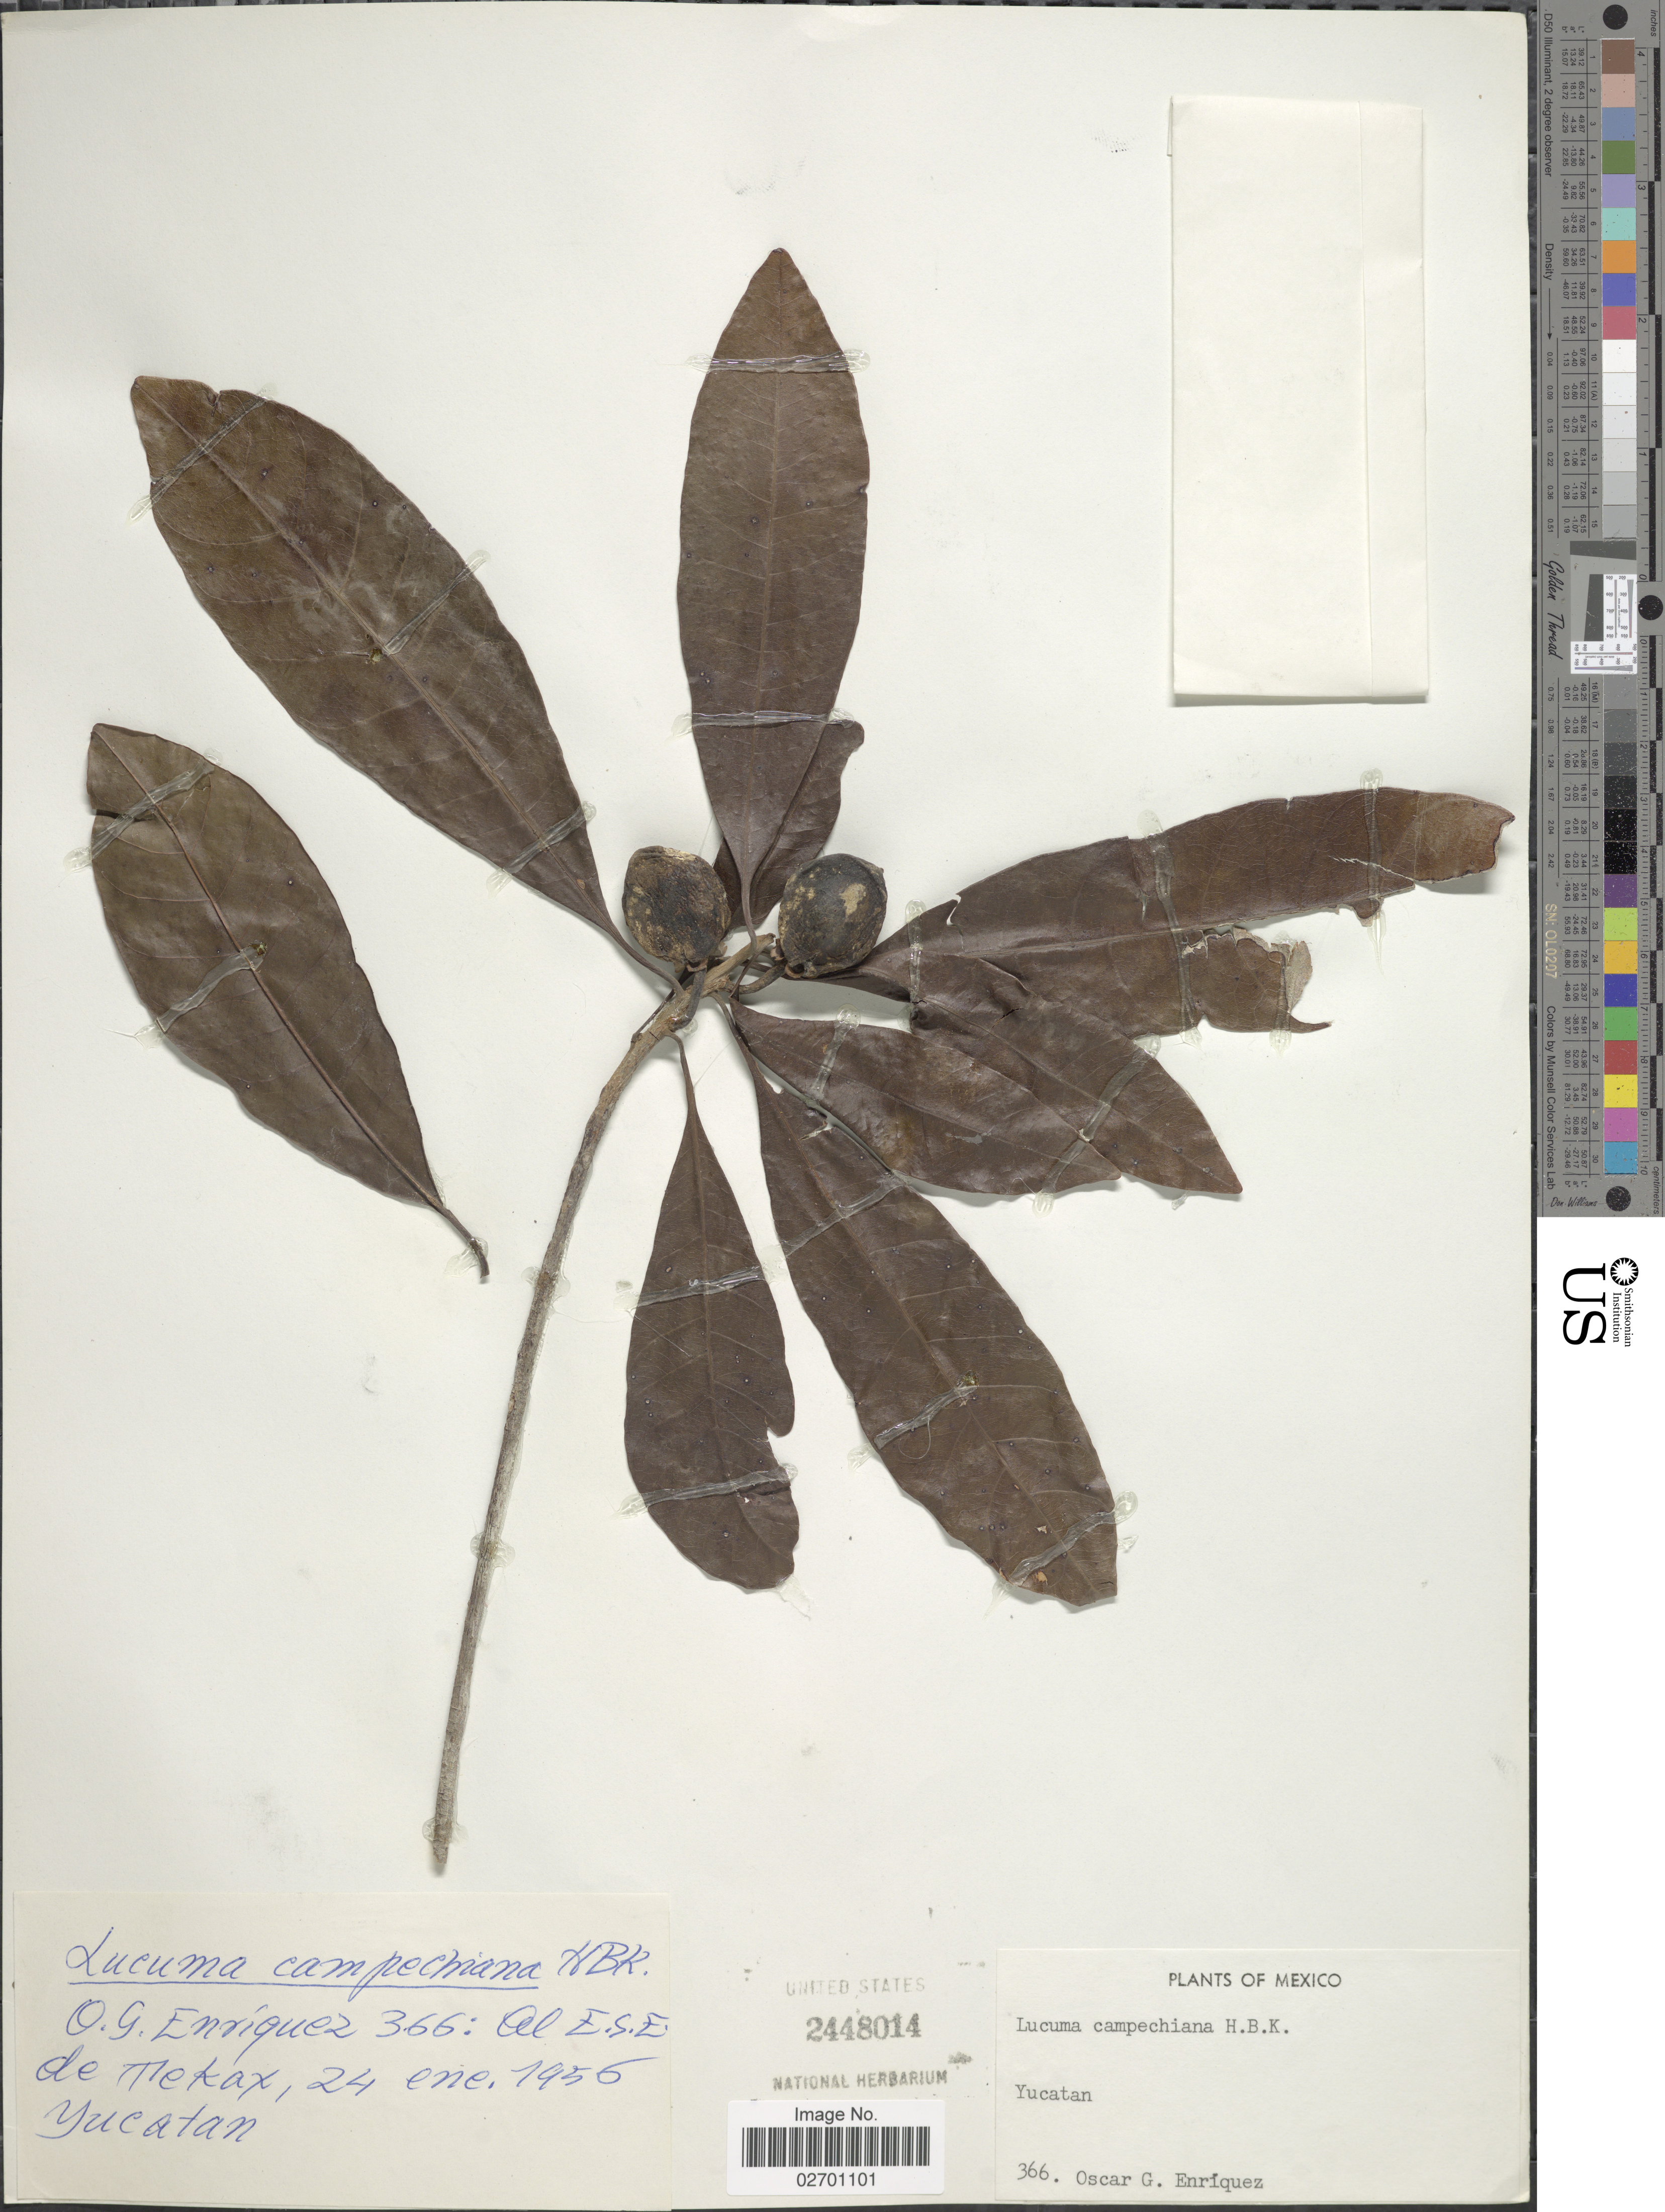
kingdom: Plantae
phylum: Tracheophyta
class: Magnoliopsida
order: Ericales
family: Sapotaceae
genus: Pouteria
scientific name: Pouteria campechiana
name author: (Kunth) Baehni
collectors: O. Enriquez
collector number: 366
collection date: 1956-01-24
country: Mexico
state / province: Yucatán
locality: Al E.S.E. de Mekax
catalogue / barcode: US 2448014